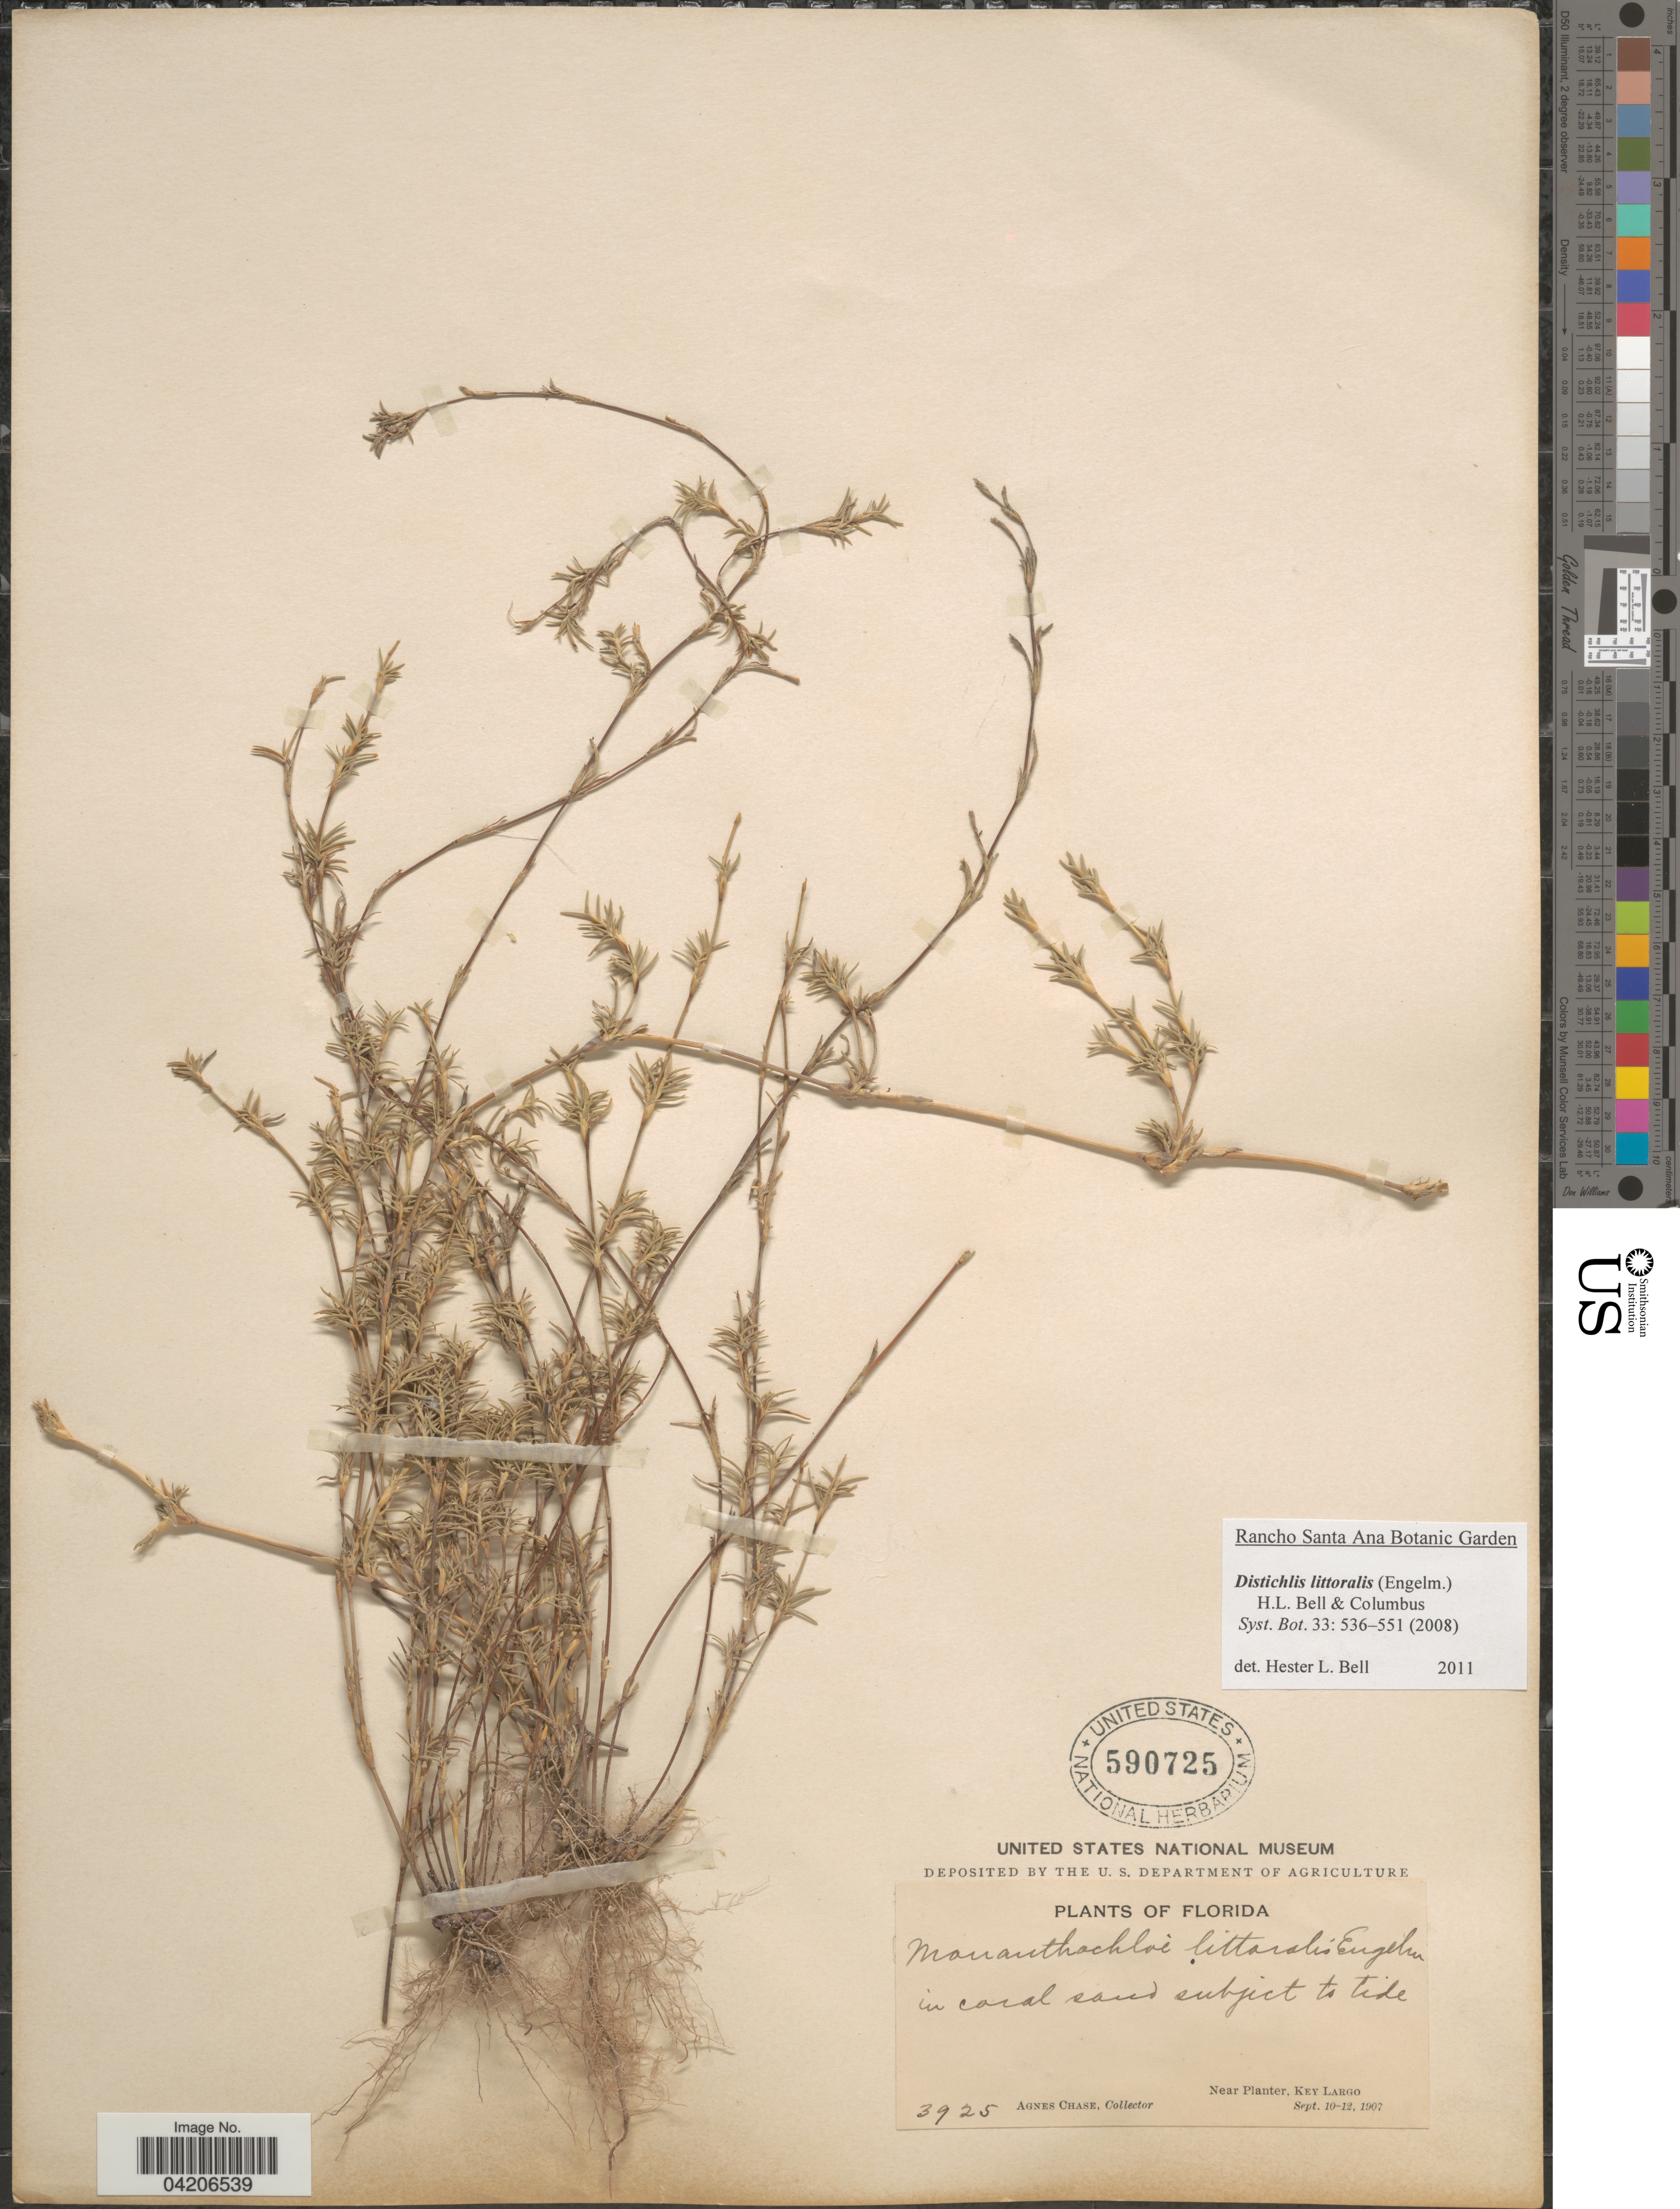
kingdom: Plantae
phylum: Tracheophyta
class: Liliopsida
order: Poales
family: Poaceae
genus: Distichlis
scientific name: Distichlis littoralis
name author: (Engelm.) H.L. Bell & Columbus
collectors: A. Chase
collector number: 3925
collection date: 1907-09-10/1907-09-12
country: United States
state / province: Florida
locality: Near Planter, Key Largo.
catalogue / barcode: US 590725